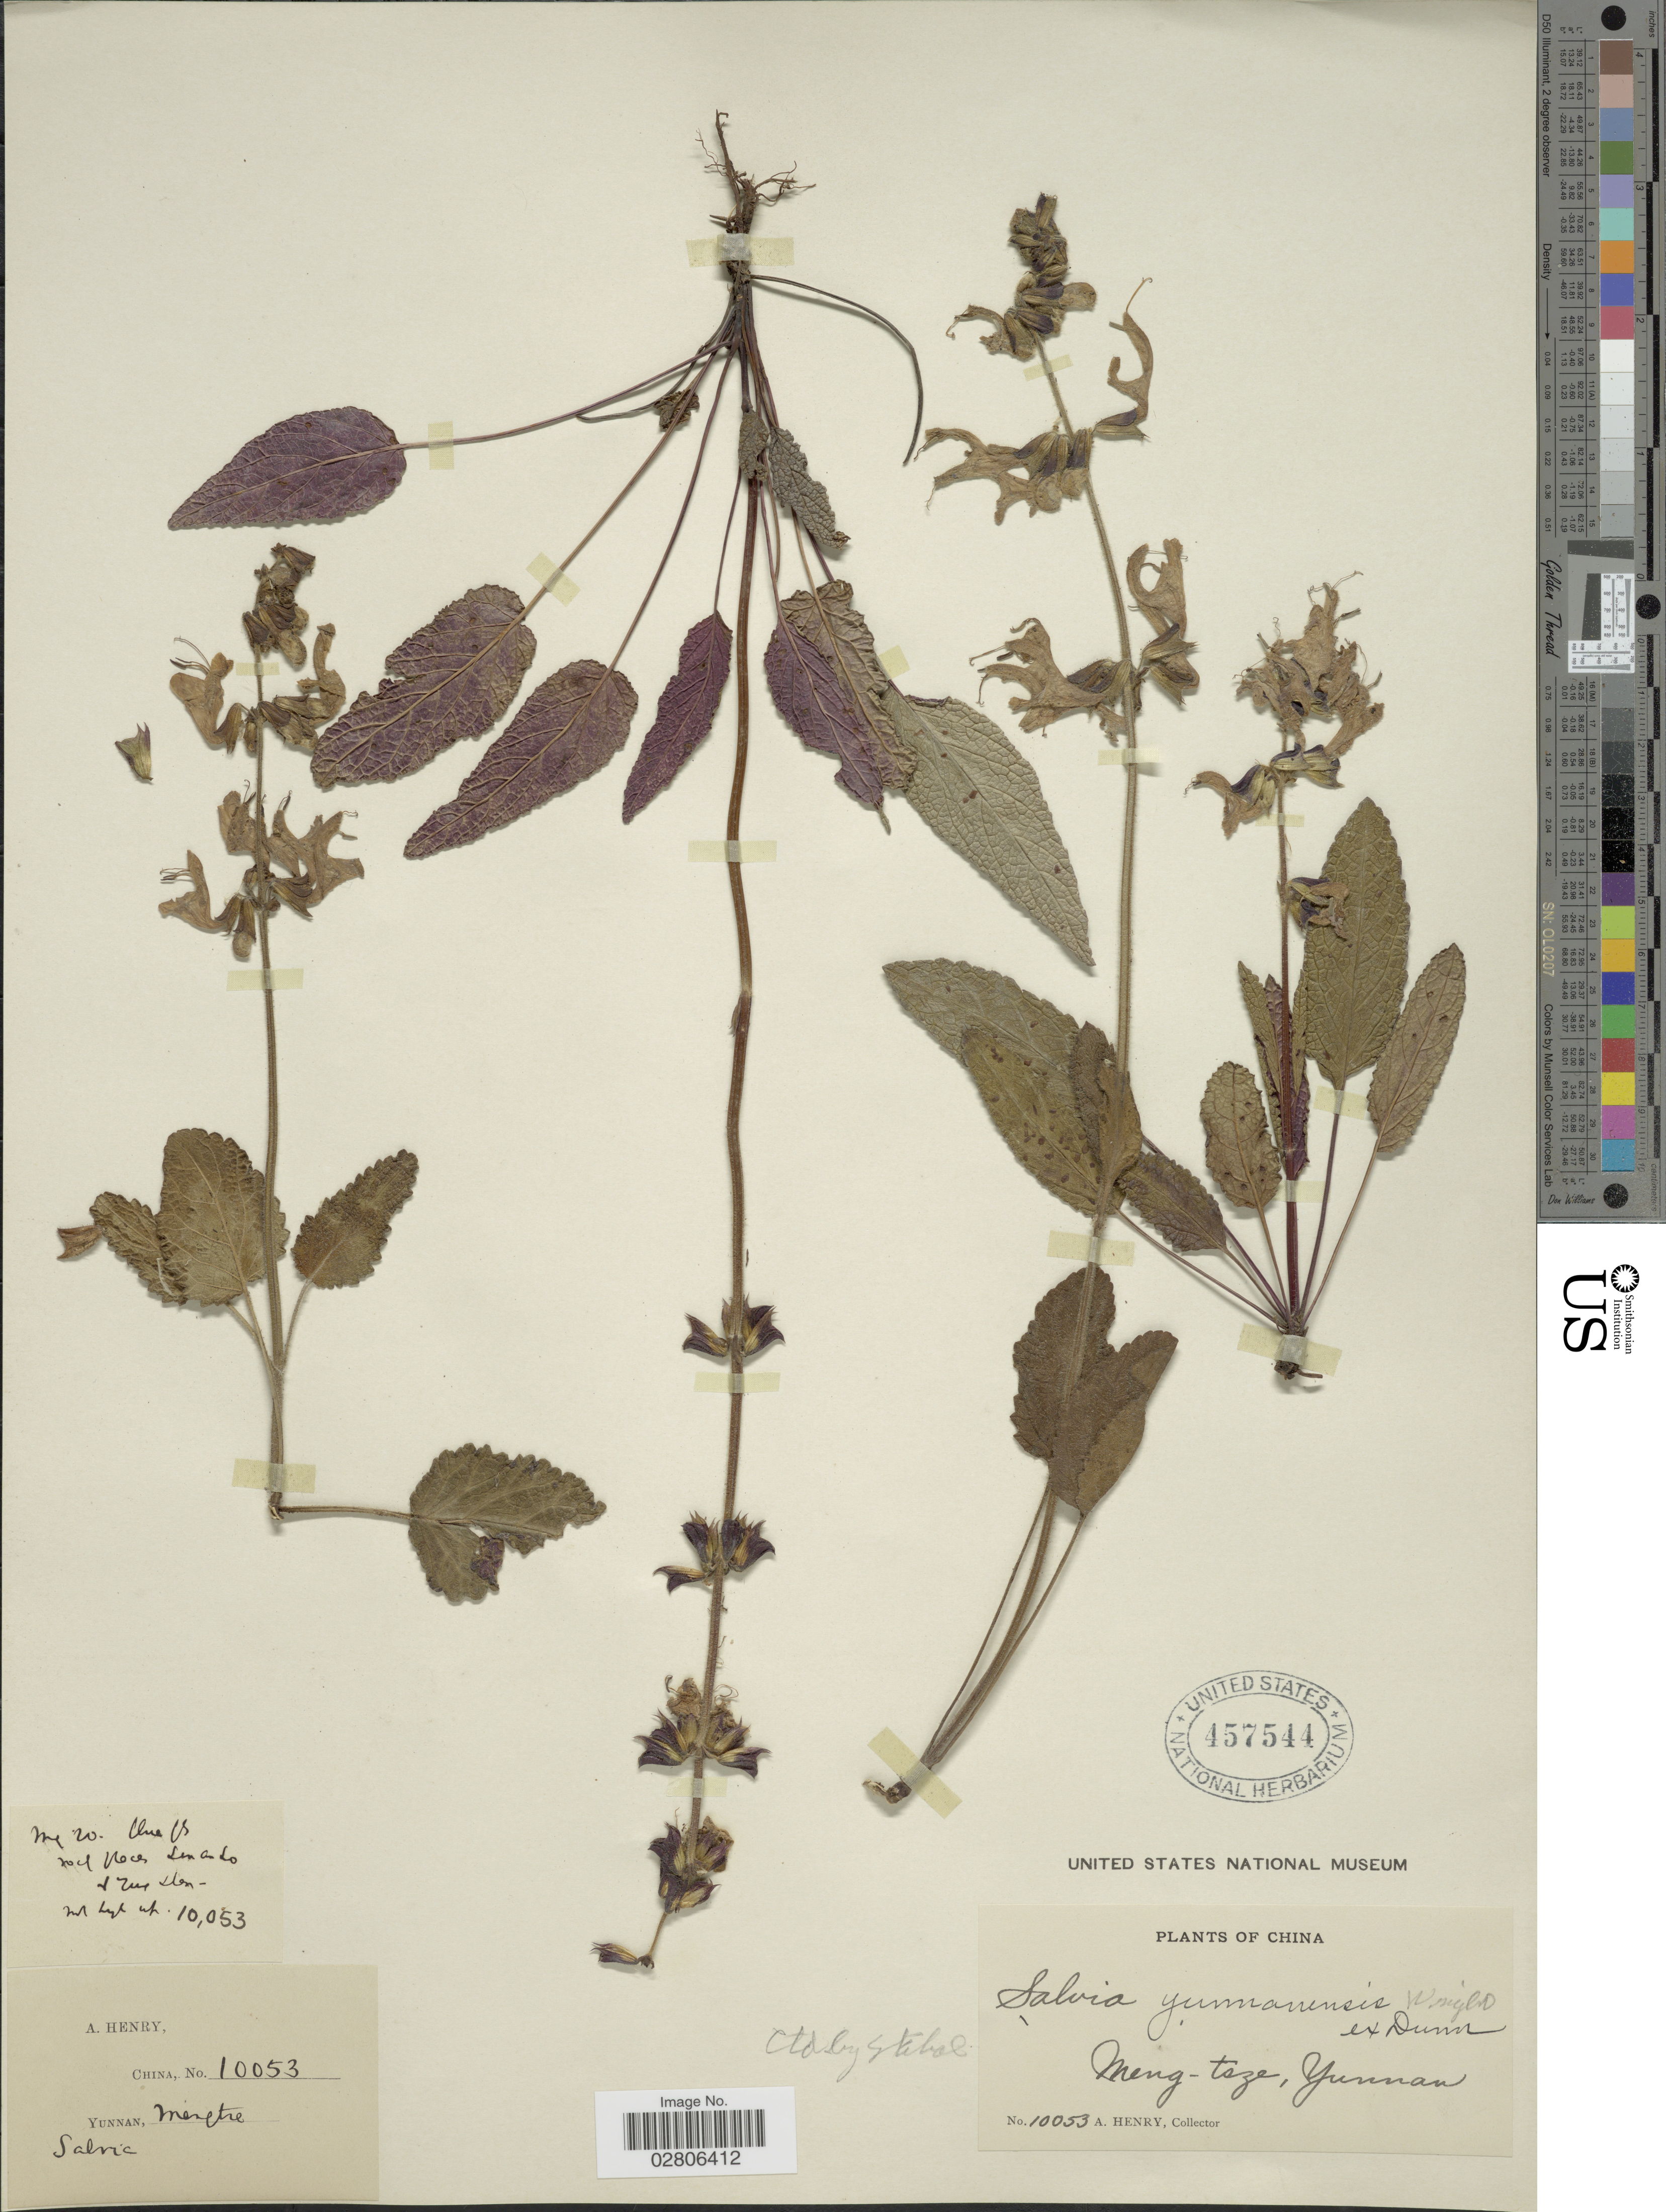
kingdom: Plantae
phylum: Tracheophyta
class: Magnoliopsida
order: Lamiales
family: Lamiaceae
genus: Salvia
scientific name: Salvia yunnanensis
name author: C.H. Wright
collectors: A. Henry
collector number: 10053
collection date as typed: Transcribed d/m/y: /5/20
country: China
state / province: Yunnan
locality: Meng-tsze. rock faces Len an Lo of Tung Shen.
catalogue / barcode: US 457544